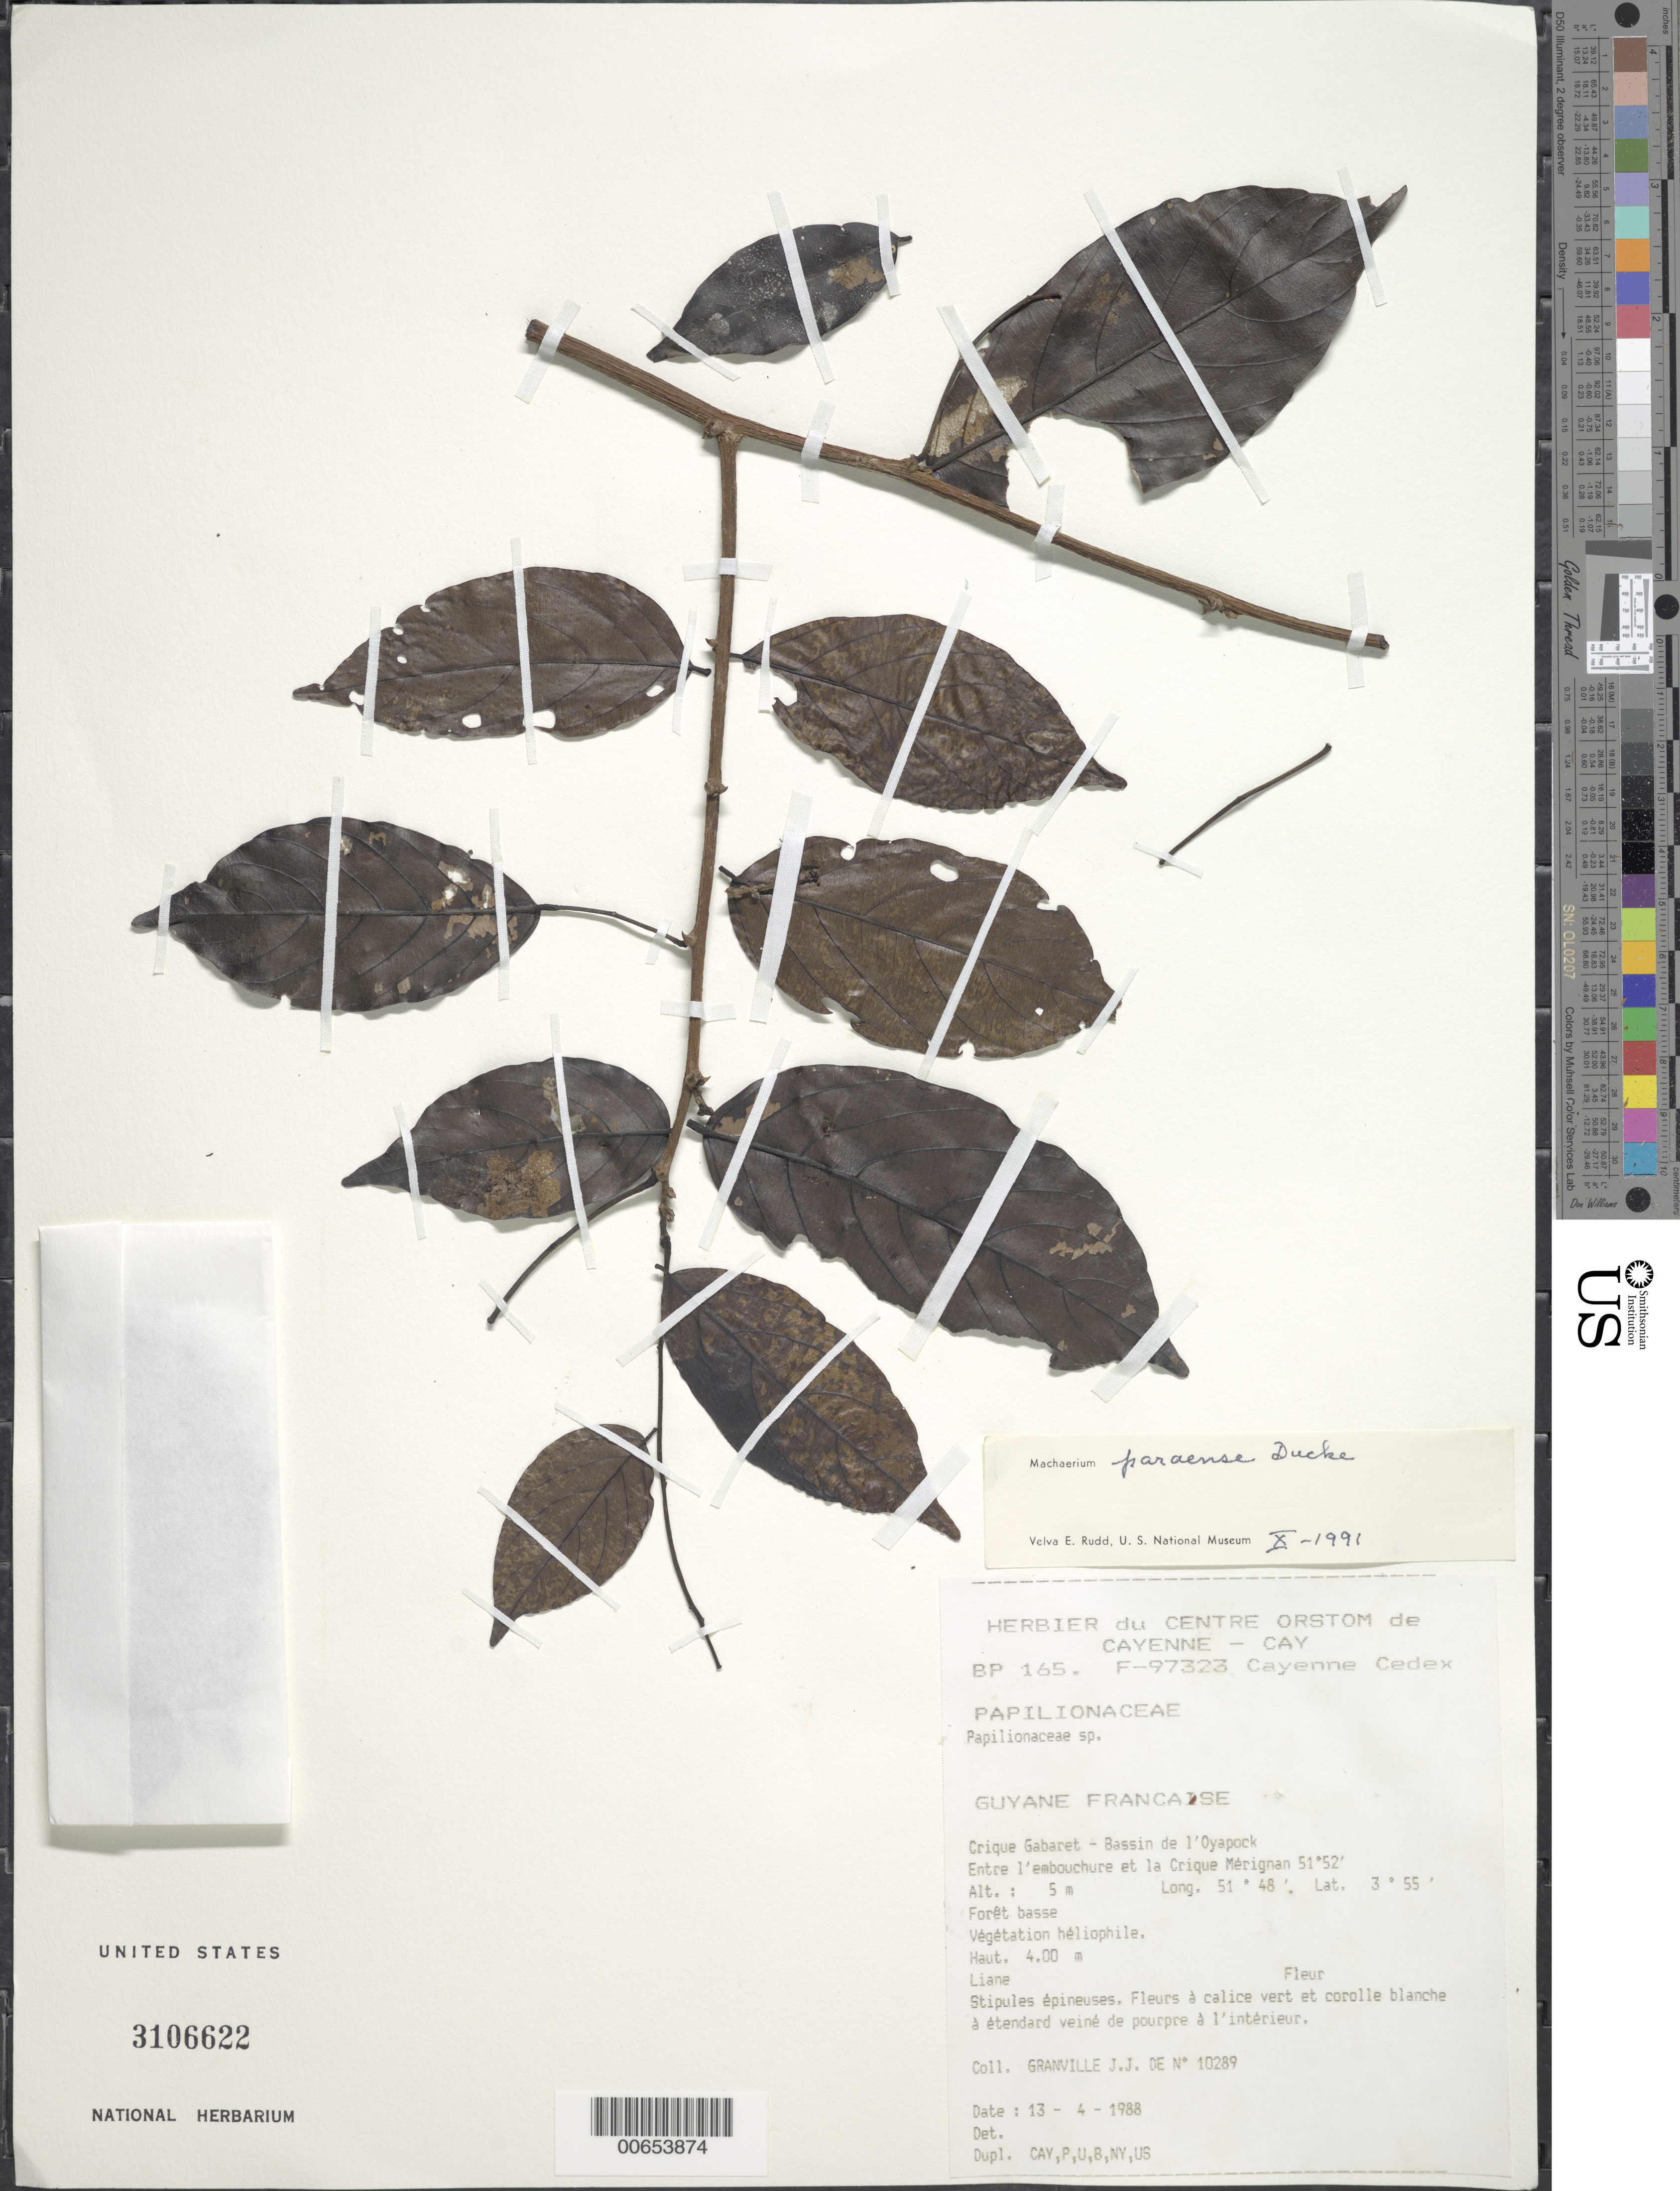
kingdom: Plantae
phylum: Tracheophyta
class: Magnoliopsida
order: Fabales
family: Fabaceae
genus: Machaerium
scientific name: Machaerium paraense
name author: Ducke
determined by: Rudd, V. E.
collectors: J.-J. de Granville et al.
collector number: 10289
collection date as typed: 13-Apr-88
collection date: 1988-04-13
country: French Guiana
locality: Crique Gabaret, Bassin de l'Oyapock, entre l'embouchure et la crique Mérignan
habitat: Forêt basse, végétation héliophile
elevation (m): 5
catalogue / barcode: US 3106622